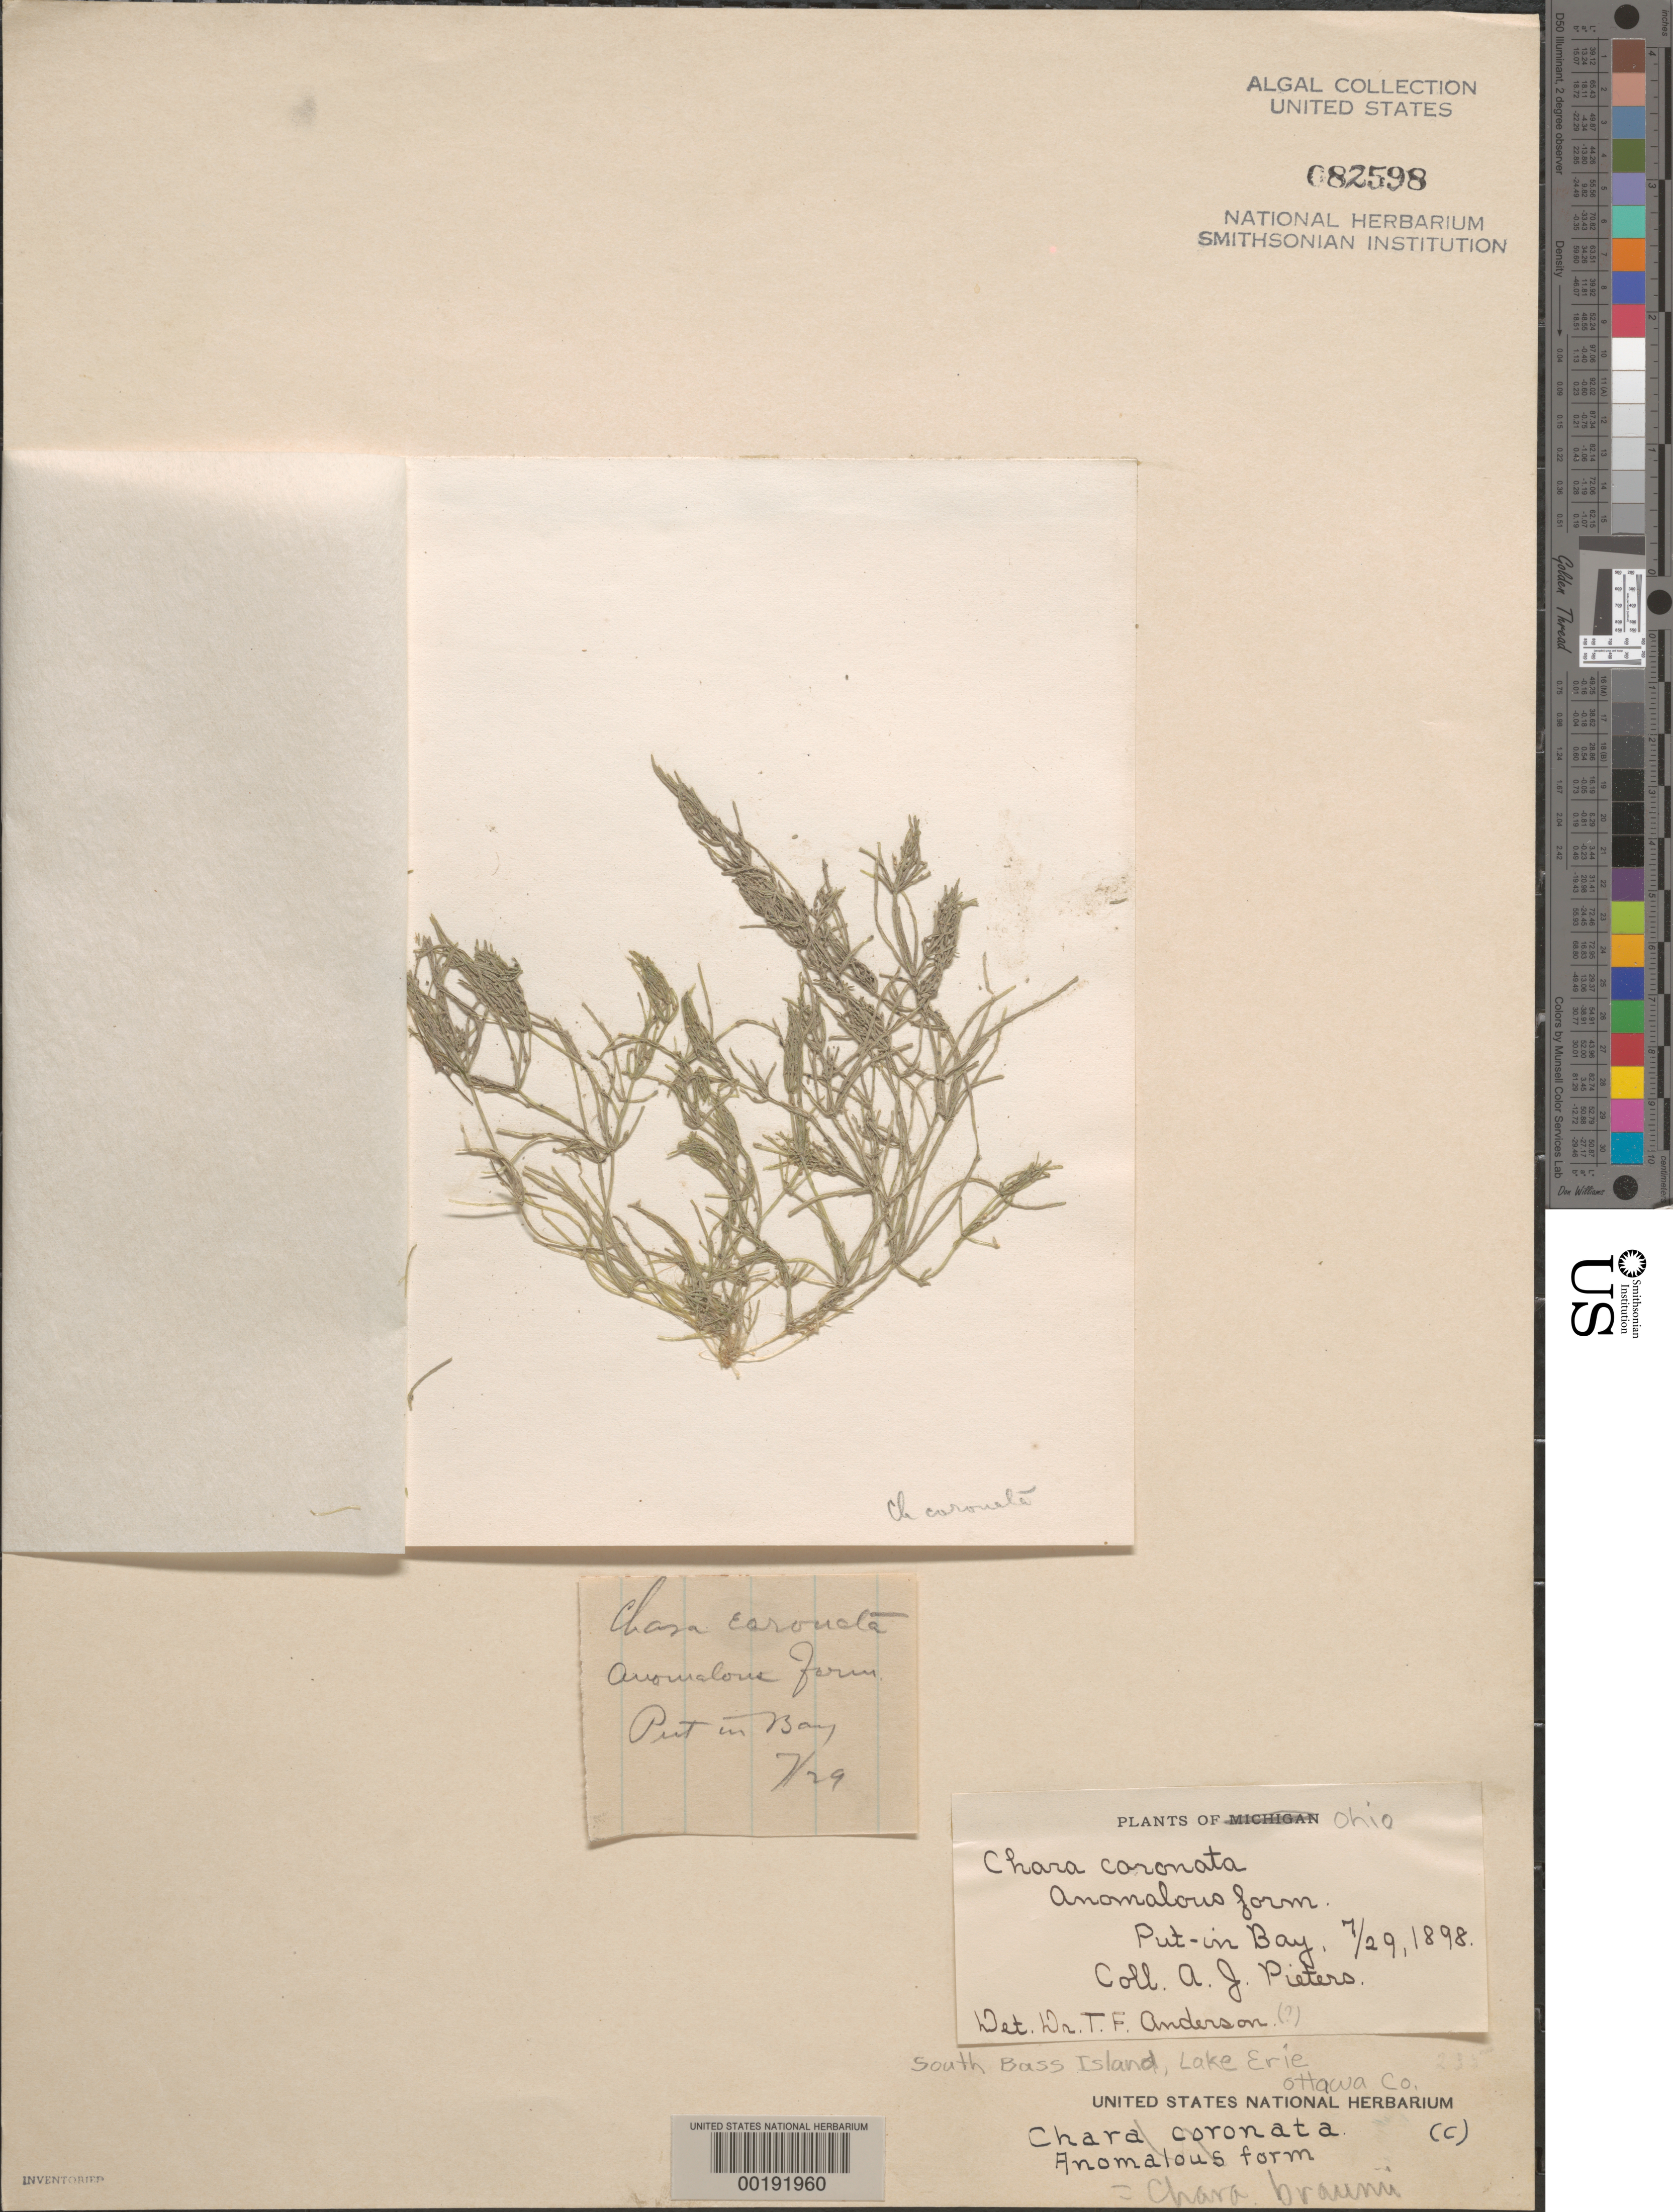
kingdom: Plantae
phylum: Charophyta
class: Charophyceae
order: Charales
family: Characeae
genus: Chara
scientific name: Chara braunii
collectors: A. Pieters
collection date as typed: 29 Jul 1898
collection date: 1898-07-29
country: United States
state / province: Ohio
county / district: Ottawa County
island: South Bass Island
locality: Put-in Bay, Lake Erie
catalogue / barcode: US 82598